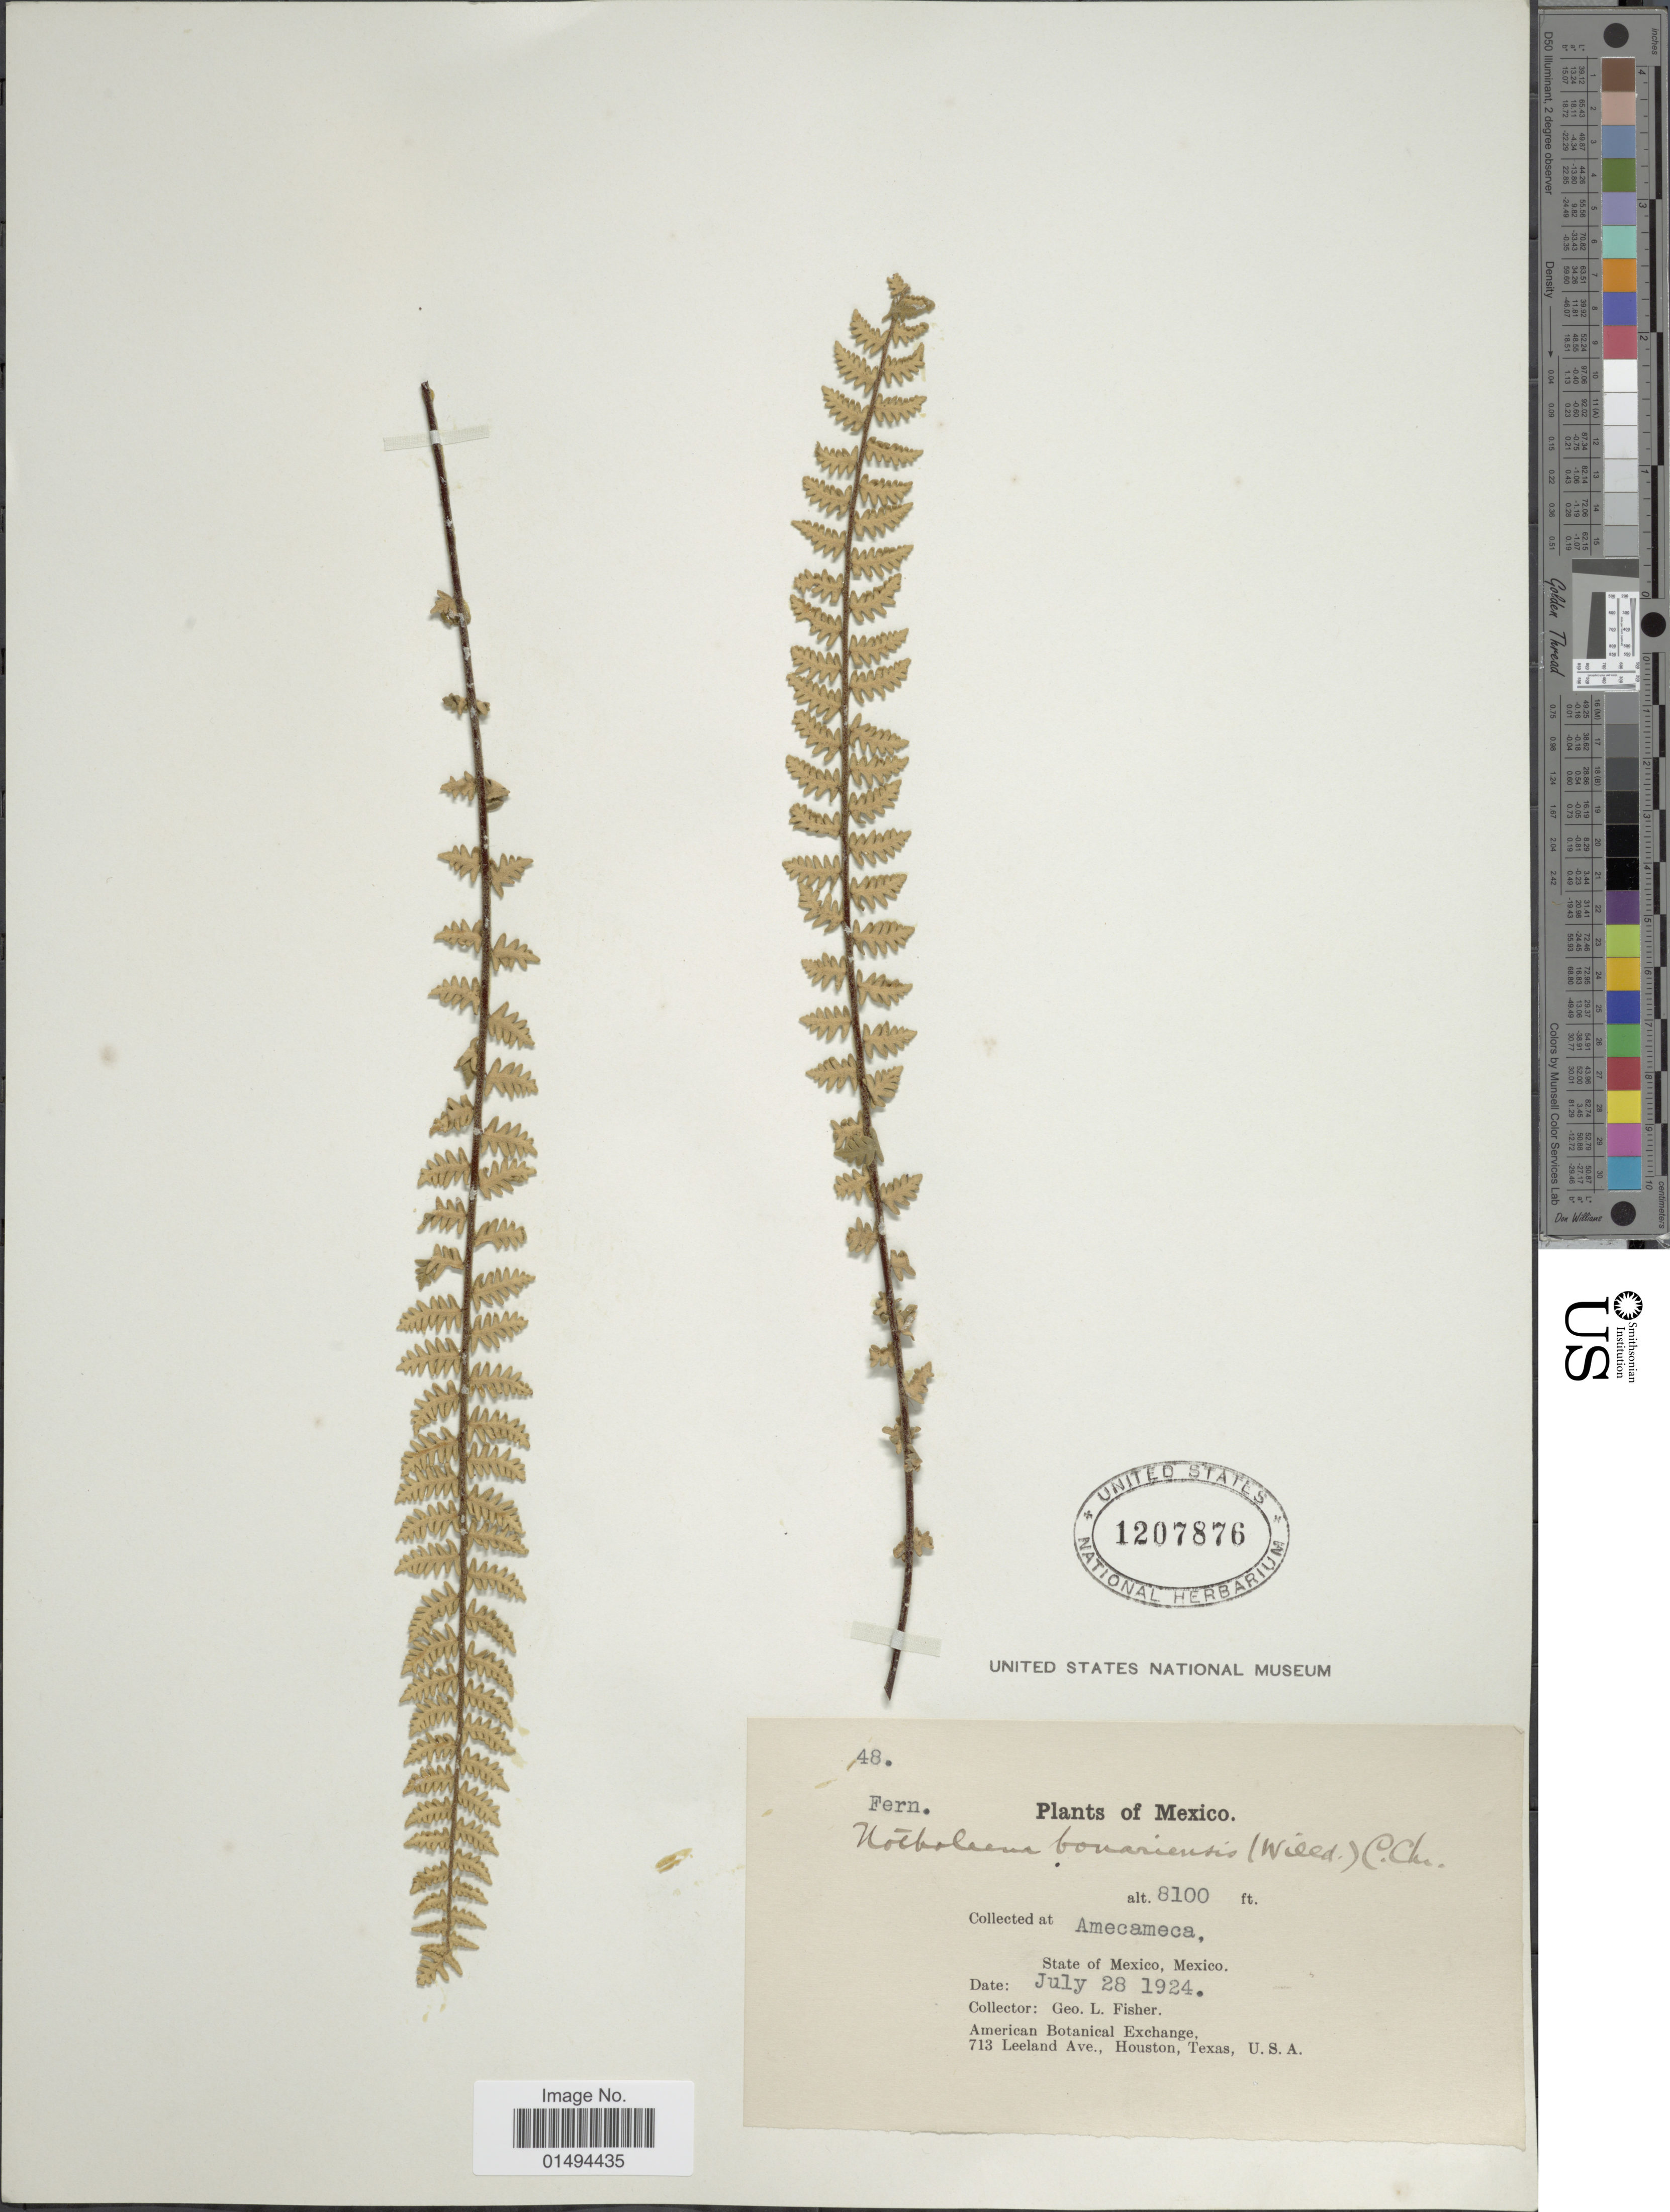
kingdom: Plantae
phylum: Tracheophyta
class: Polypodiopsida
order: Polypodiales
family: Pteridaceae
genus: Myriopteris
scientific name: Myriopteris aurea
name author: (Poir.) Grusz & Windham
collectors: G. L. Fisher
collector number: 48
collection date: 1924-07-28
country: Mexico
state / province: México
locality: Amecameca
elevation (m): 2469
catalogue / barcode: US 1207876